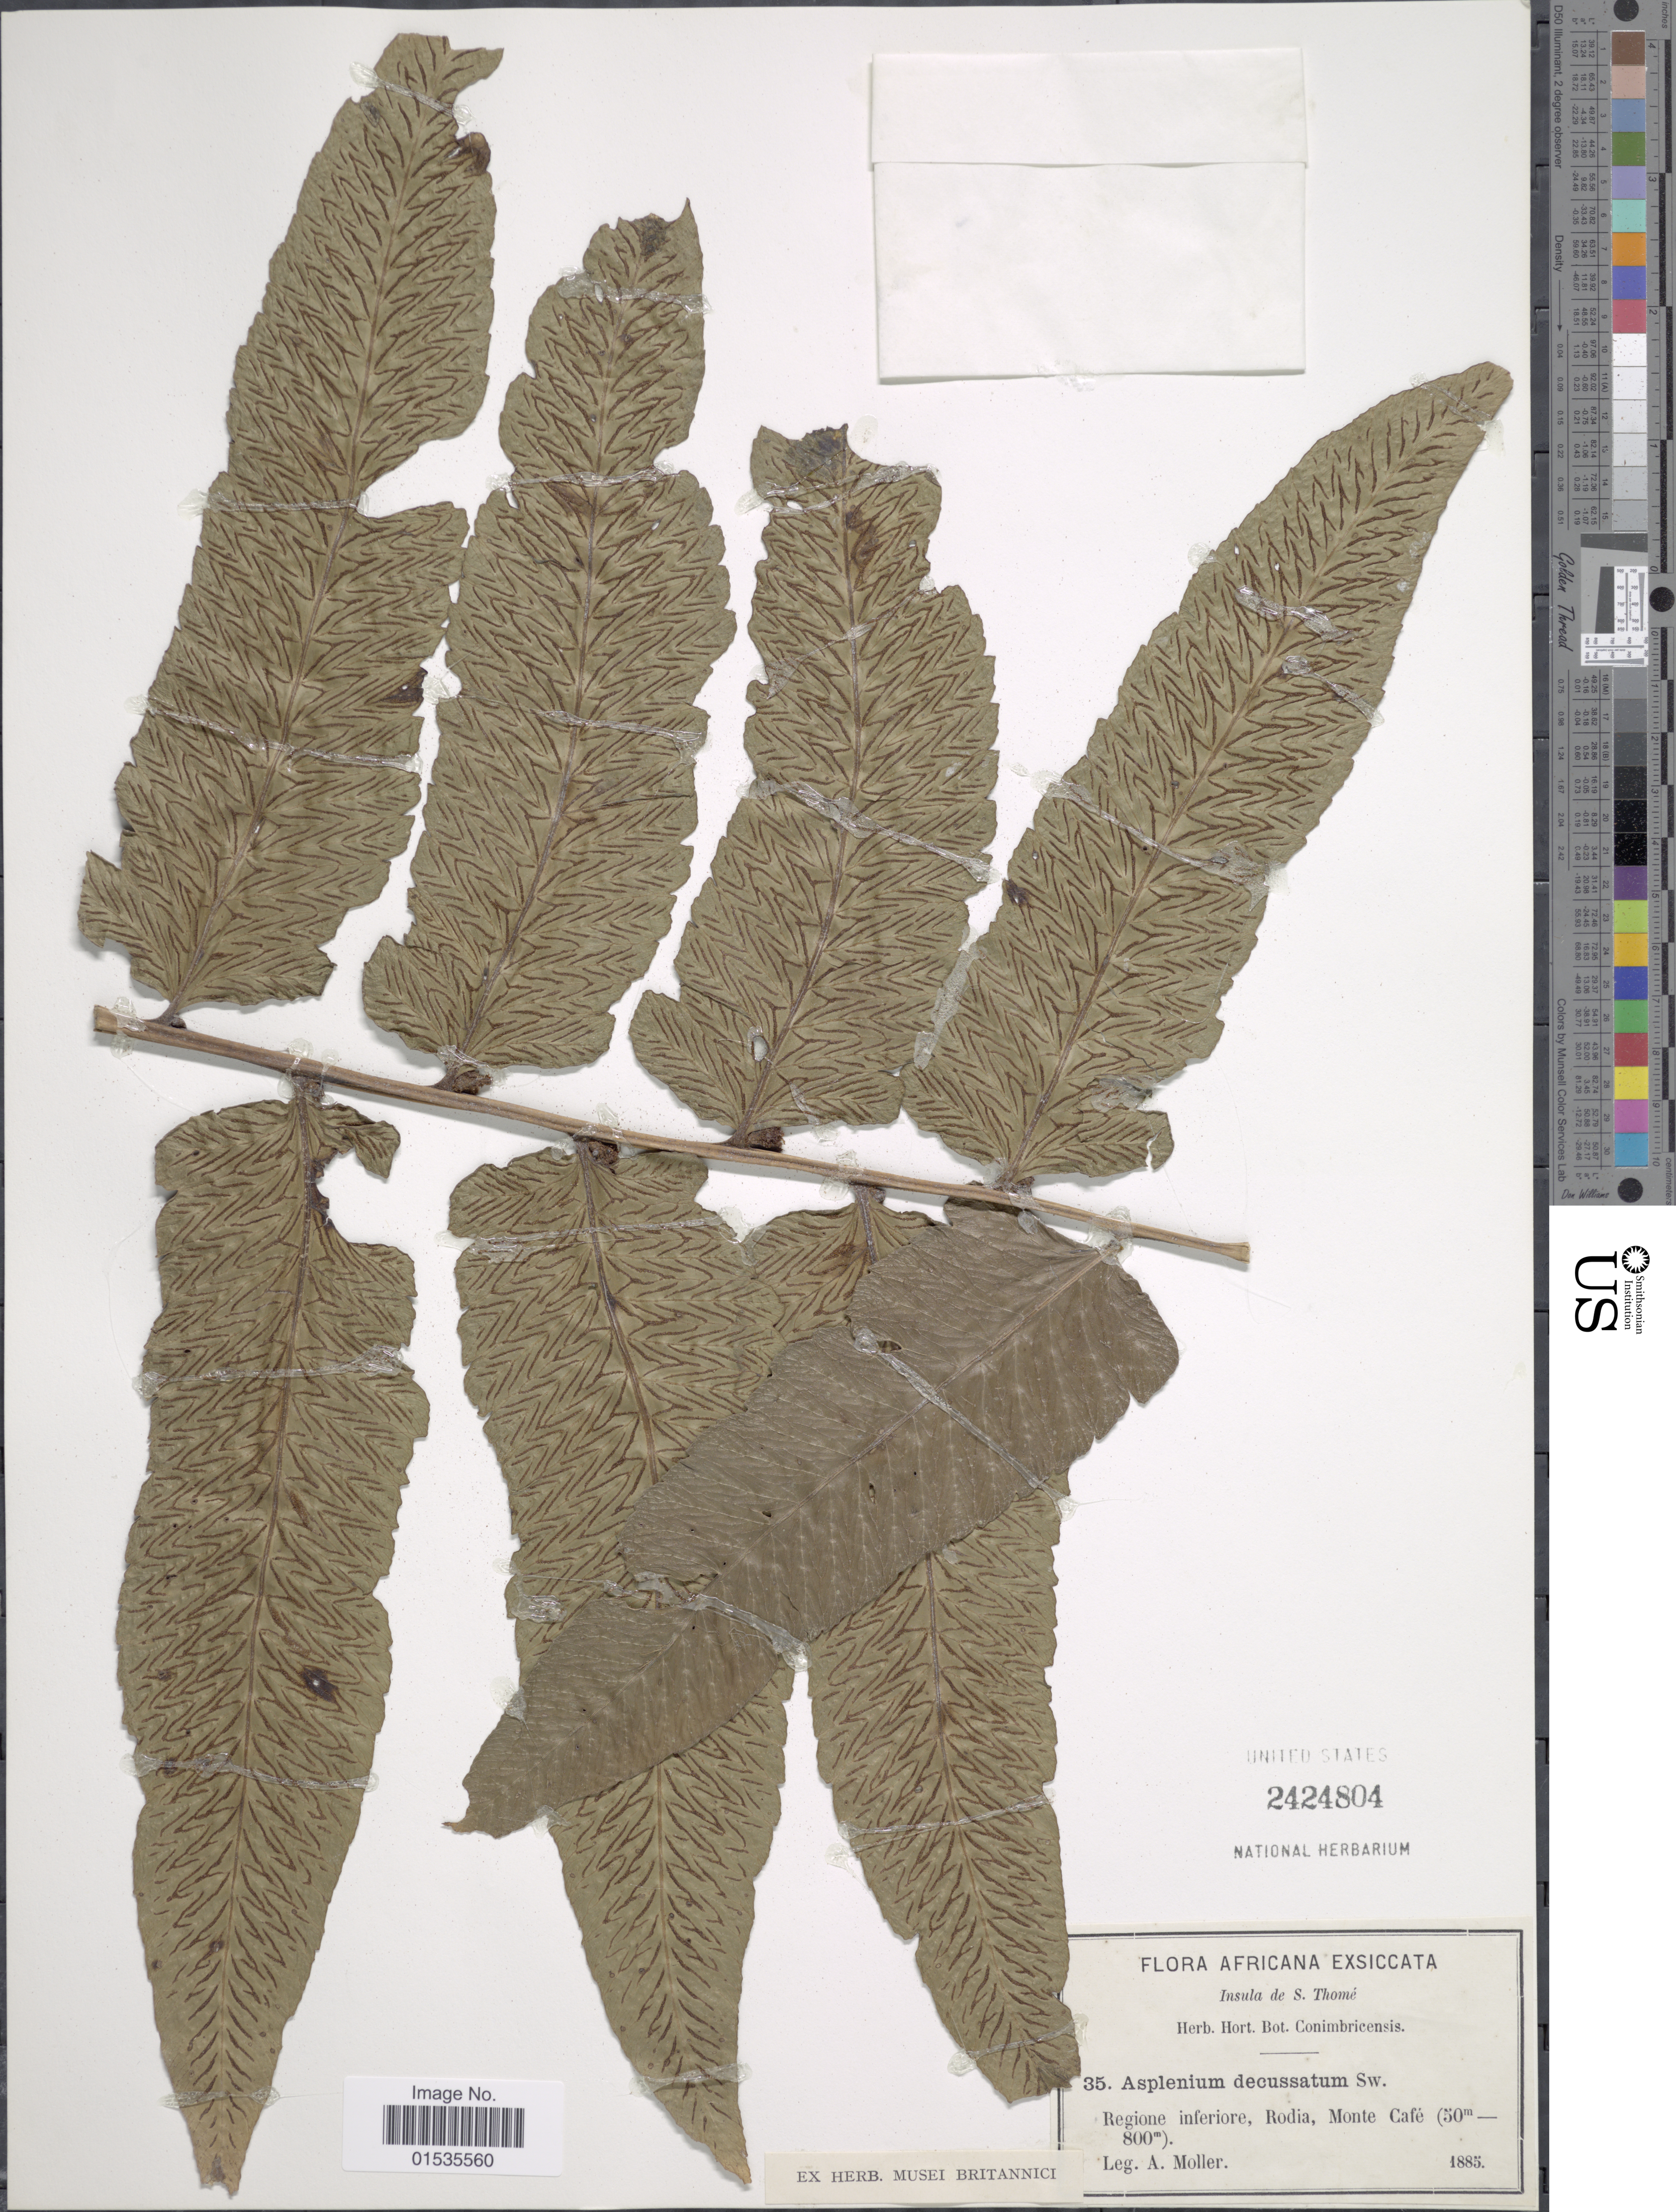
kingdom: Plantae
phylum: Tracheophyta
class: Polypodiopsida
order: Polypodiales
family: Athyriaceae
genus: Diplazium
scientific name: Diplazium proliferum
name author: (Lam.) Thouars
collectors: A. Moller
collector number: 35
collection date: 1885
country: São Tomé and Principe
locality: Africa, Insula de S. Thomé, Regione inferiore, Rodia, Monte Café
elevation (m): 50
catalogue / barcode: US 2424804